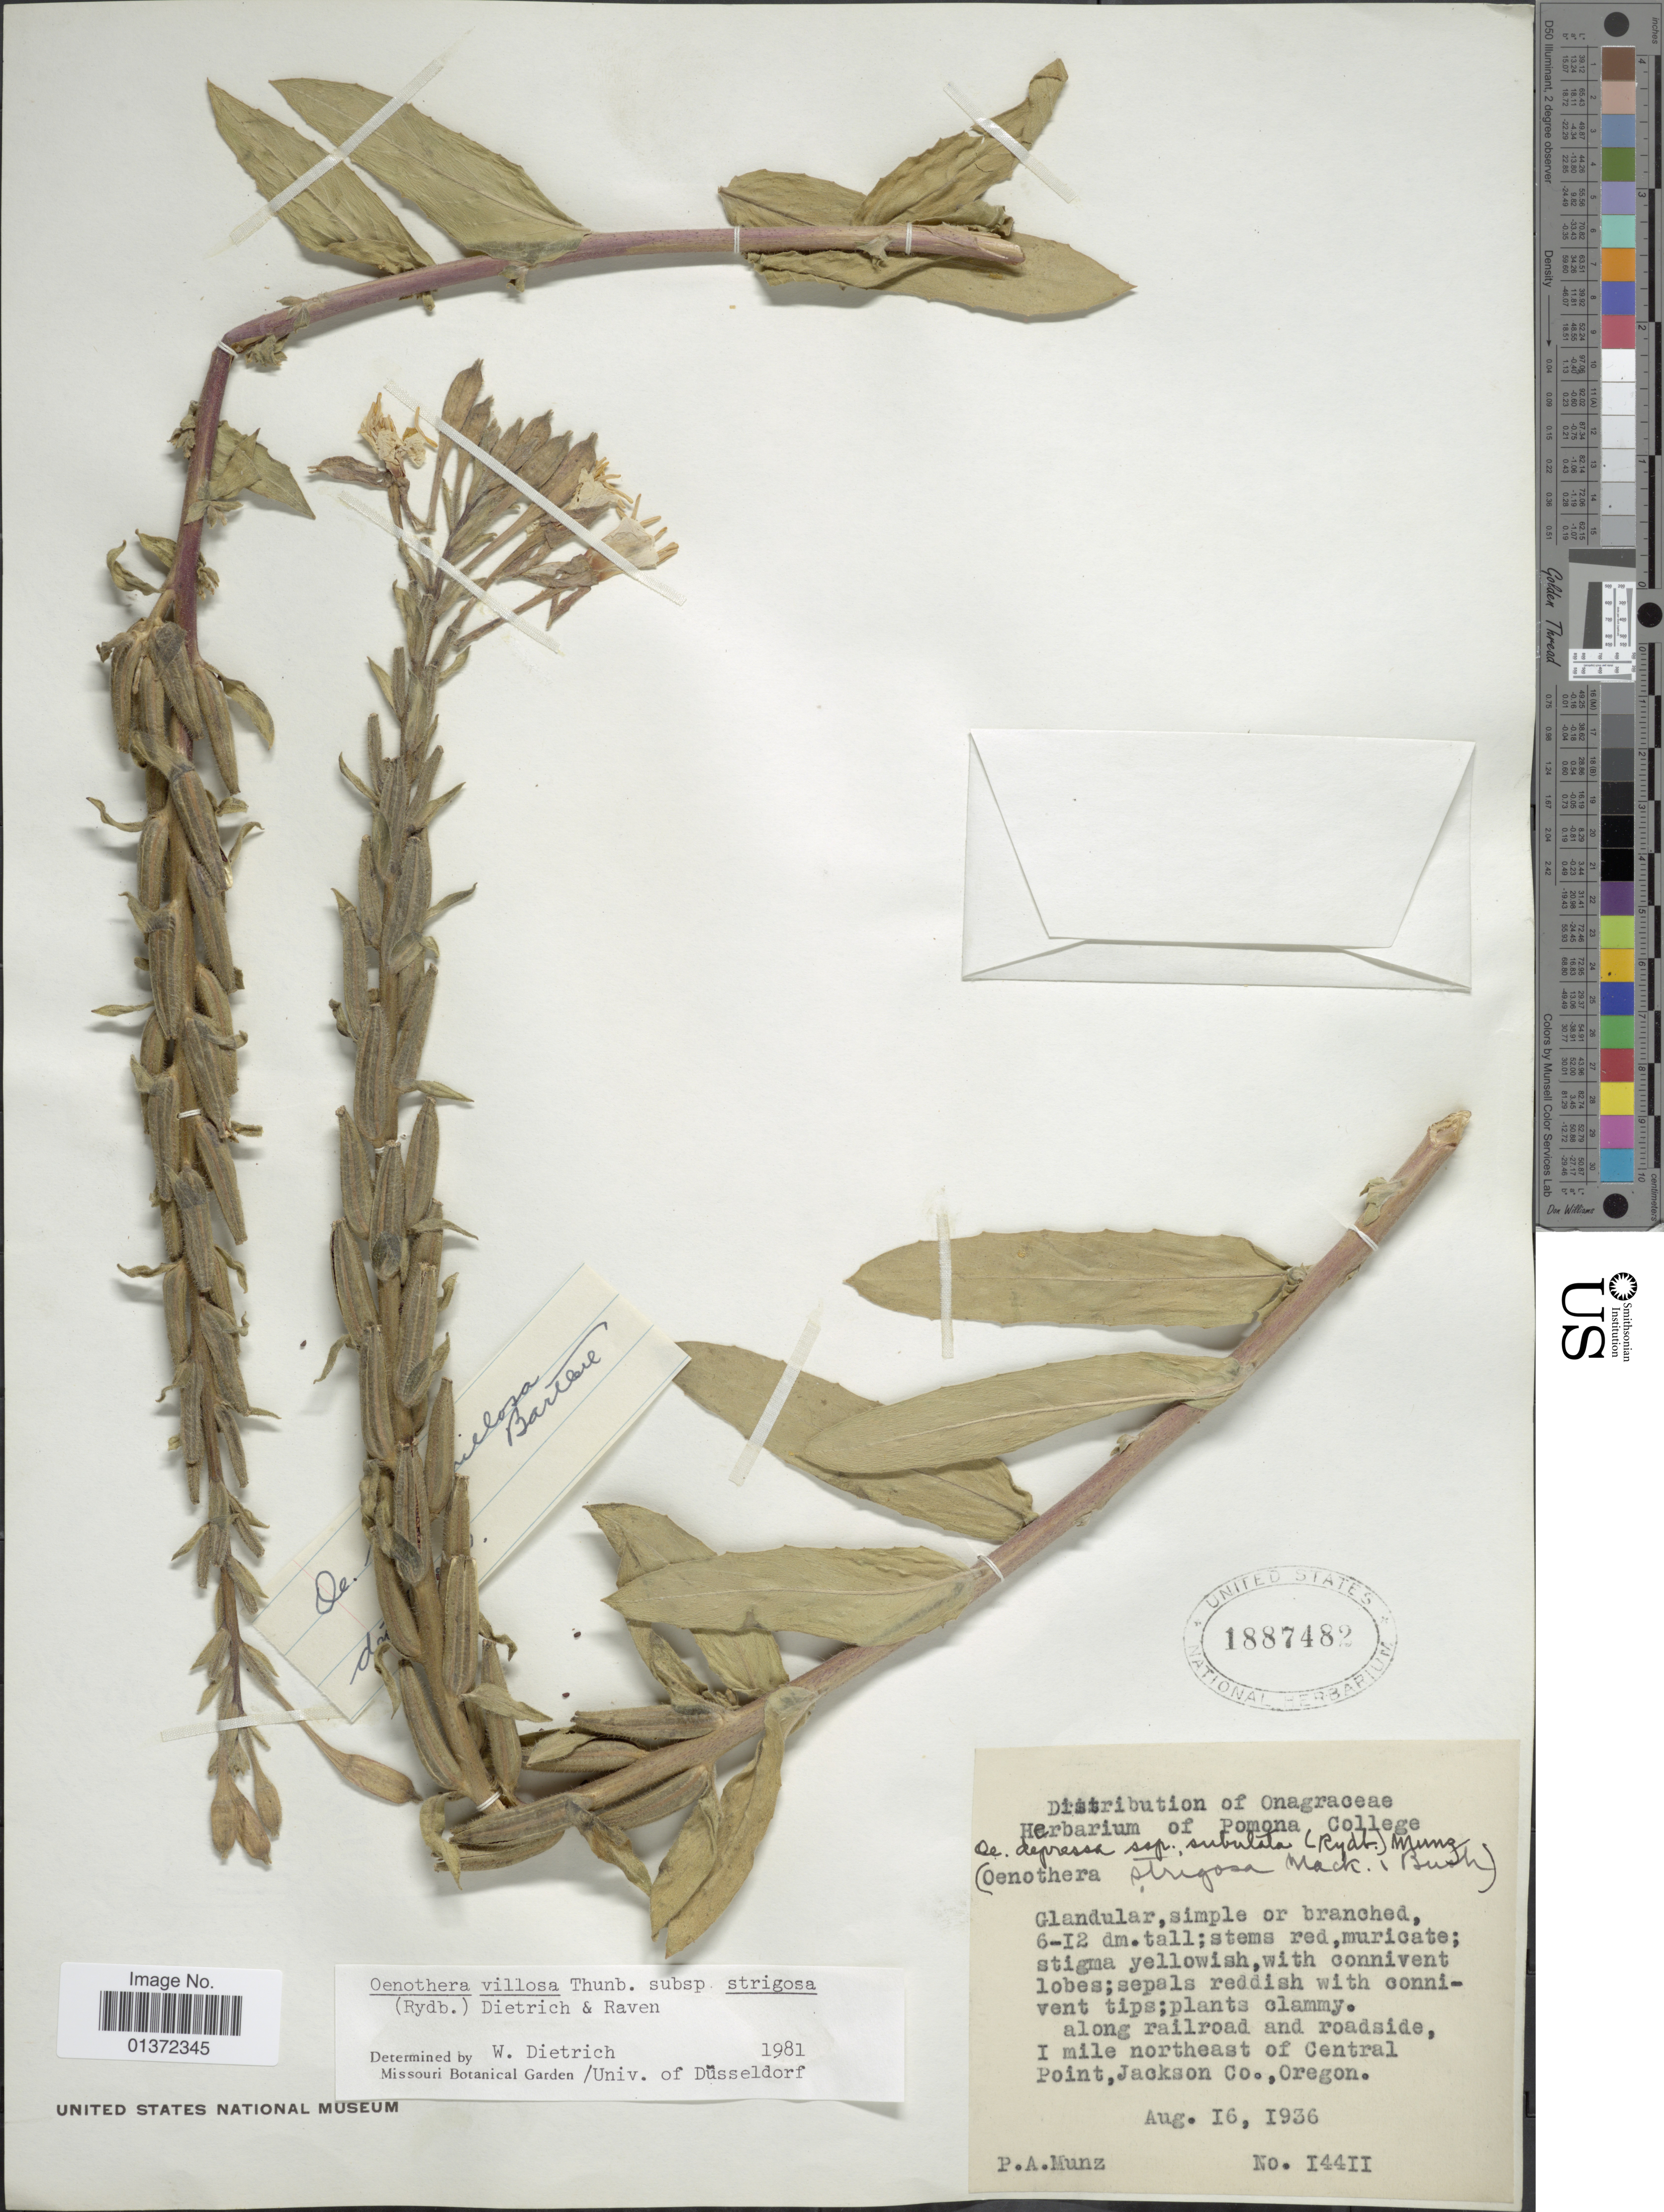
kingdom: Plantae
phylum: Tracheophyta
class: Magnoliopsida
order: Myrtales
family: Onagraceae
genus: Oenothera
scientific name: Oenothera villosa subsp. strigosa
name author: (Rydb.) W. Dietr. & P.H. Raven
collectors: P. A. Munz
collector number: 14411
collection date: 1936-08-16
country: United States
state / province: Oregon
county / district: Jackson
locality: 1 mile northeast of Central Point, Jackson Co.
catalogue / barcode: US 1887482